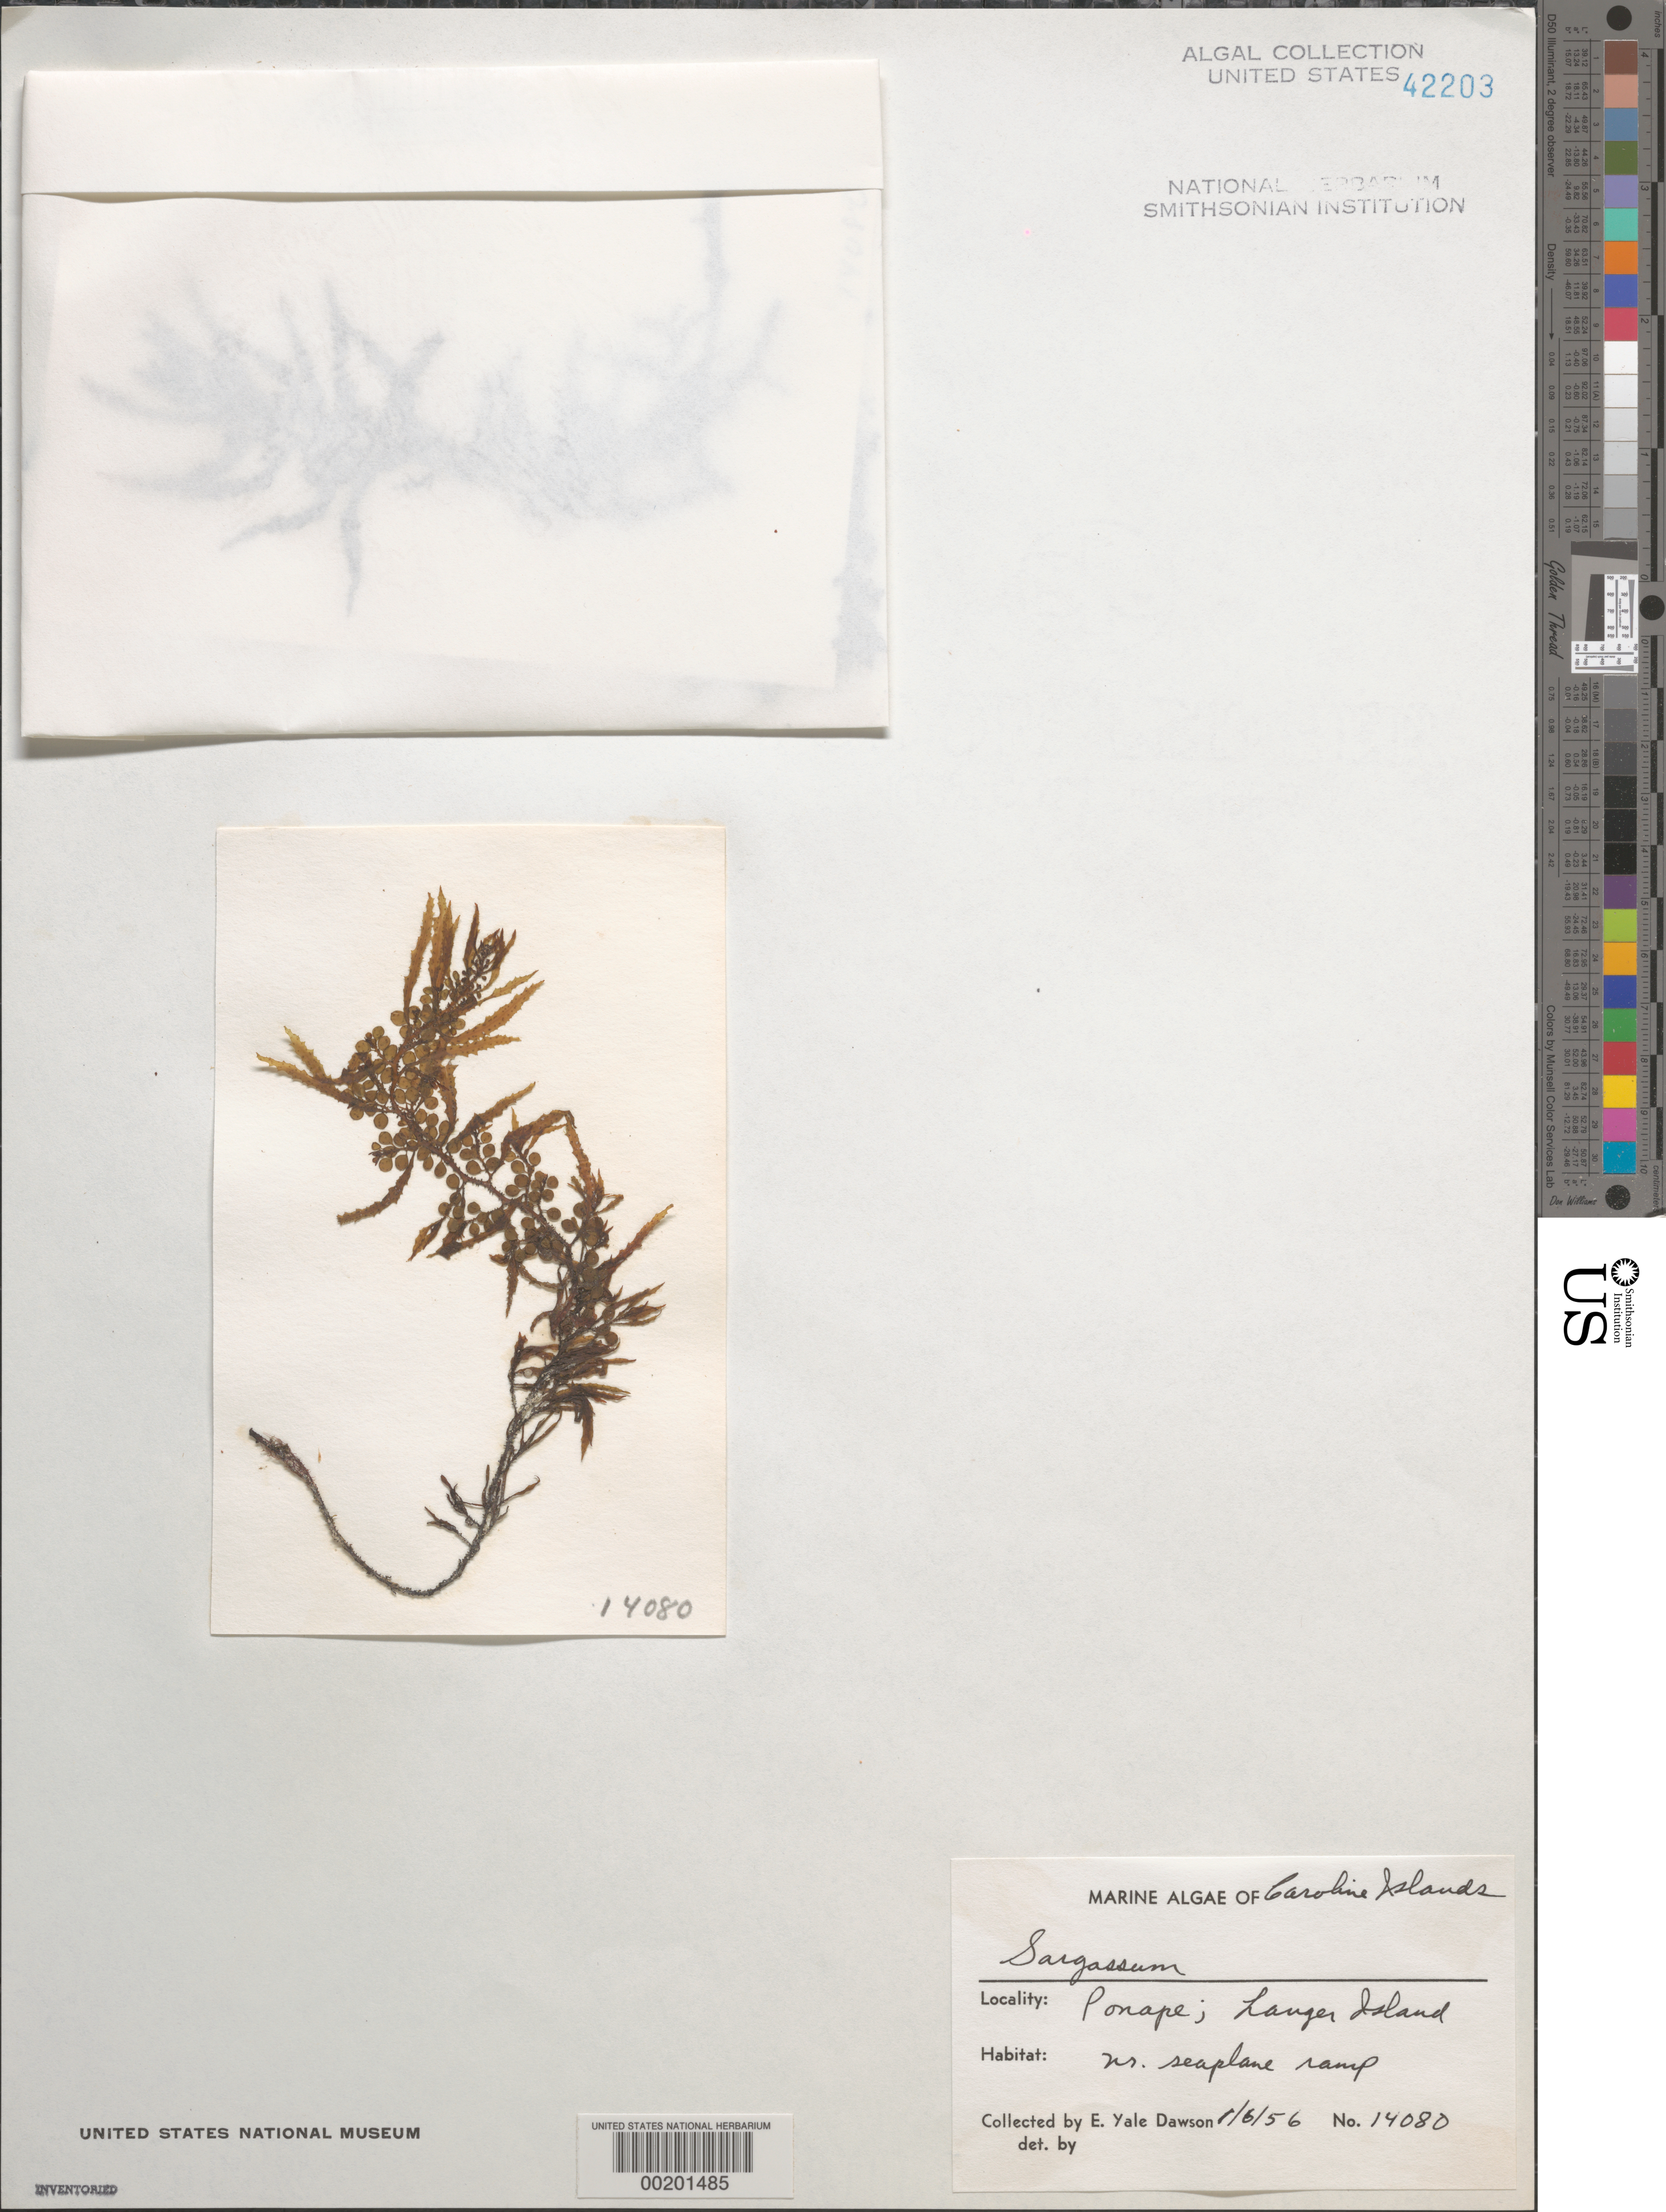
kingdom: Chromista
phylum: Ochrophyta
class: Phaeophyceae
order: Fucales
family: Sargassaceae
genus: Sargassum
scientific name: Sargassum sp.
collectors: E. Y. Dawson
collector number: EYD 14080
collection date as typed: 06 Jan 1956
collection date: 1956-01-06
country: Micronesia, Federated States of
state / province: Pohnpei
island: Lenger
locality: Langer [= Lenger I.]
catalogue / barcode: US 42203